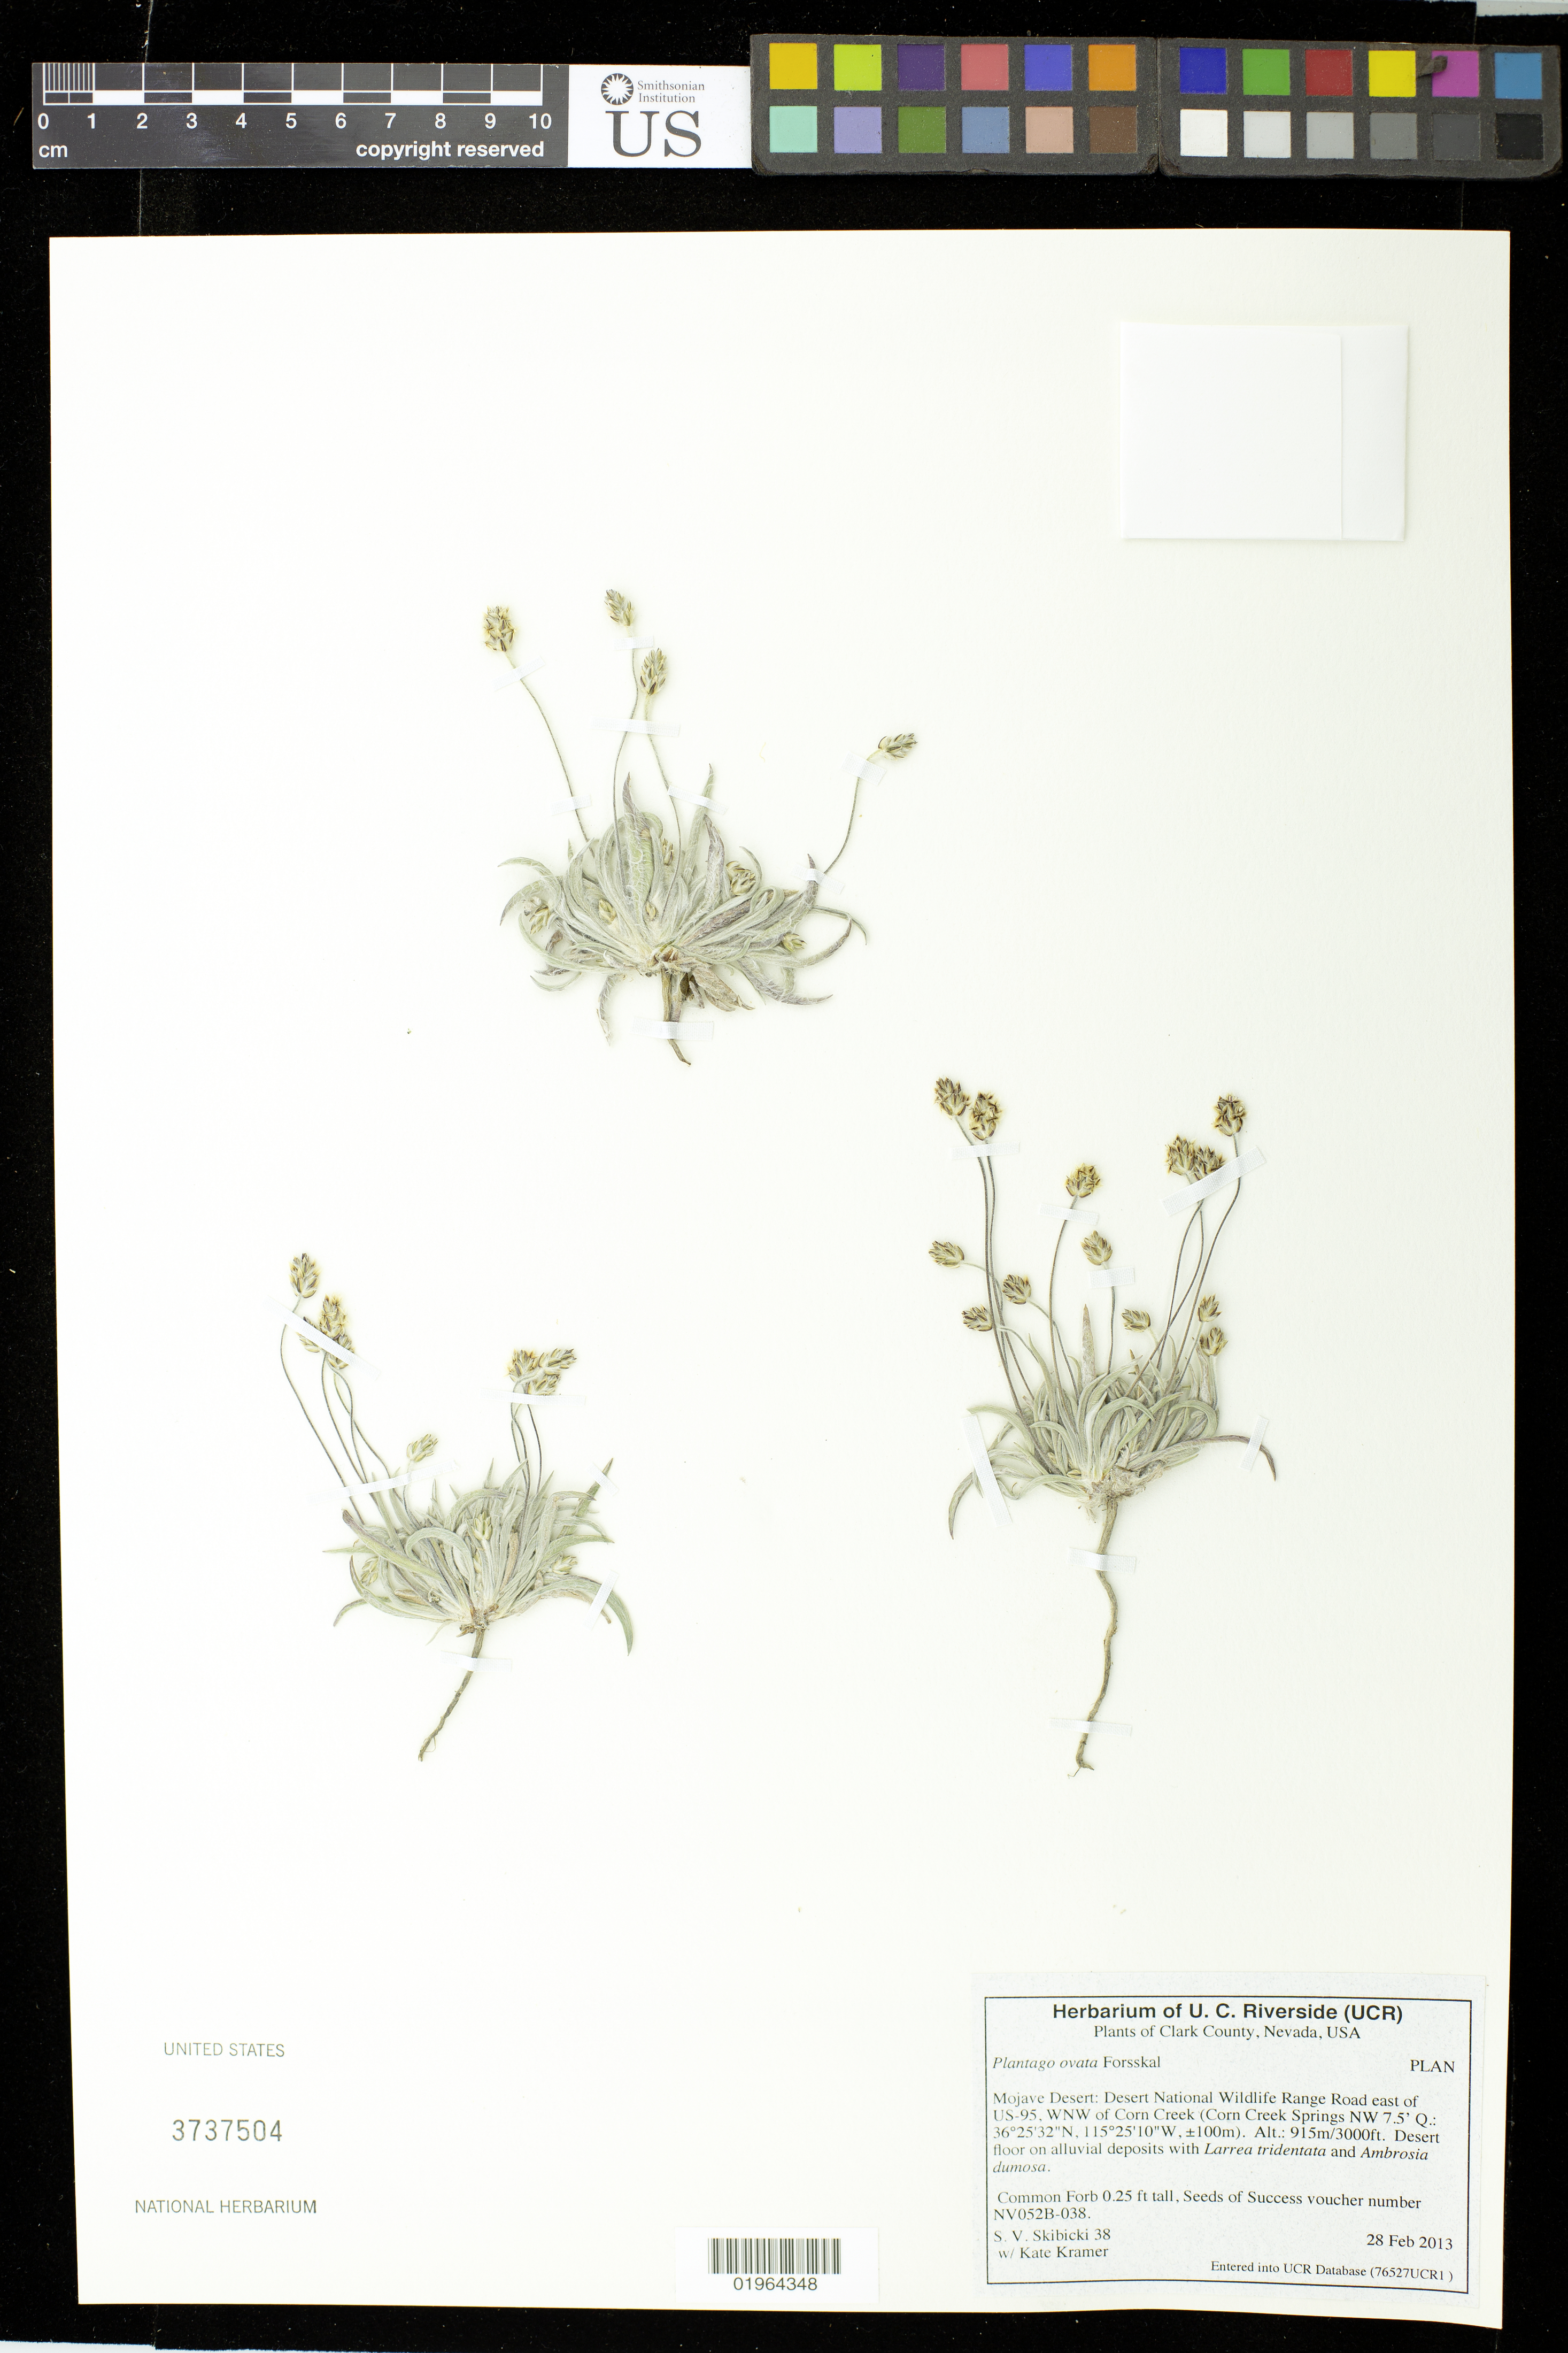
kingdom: Plantae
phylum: Tracheophyta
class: Magnoliopsida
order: Lamiales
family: Plantaginaceae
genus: Plantago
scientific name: Plantago ovata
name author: Forssk.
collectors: S. Skibicki & K. Kramer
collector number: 38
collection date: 2013-02-28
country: United States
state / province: Nevada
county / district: Clark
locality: Mojave Desert National Wildlife Range Road east of US-95, WNW of Corn Creek (Corn Creek Springs)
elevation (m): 915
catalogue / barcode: US 3737504